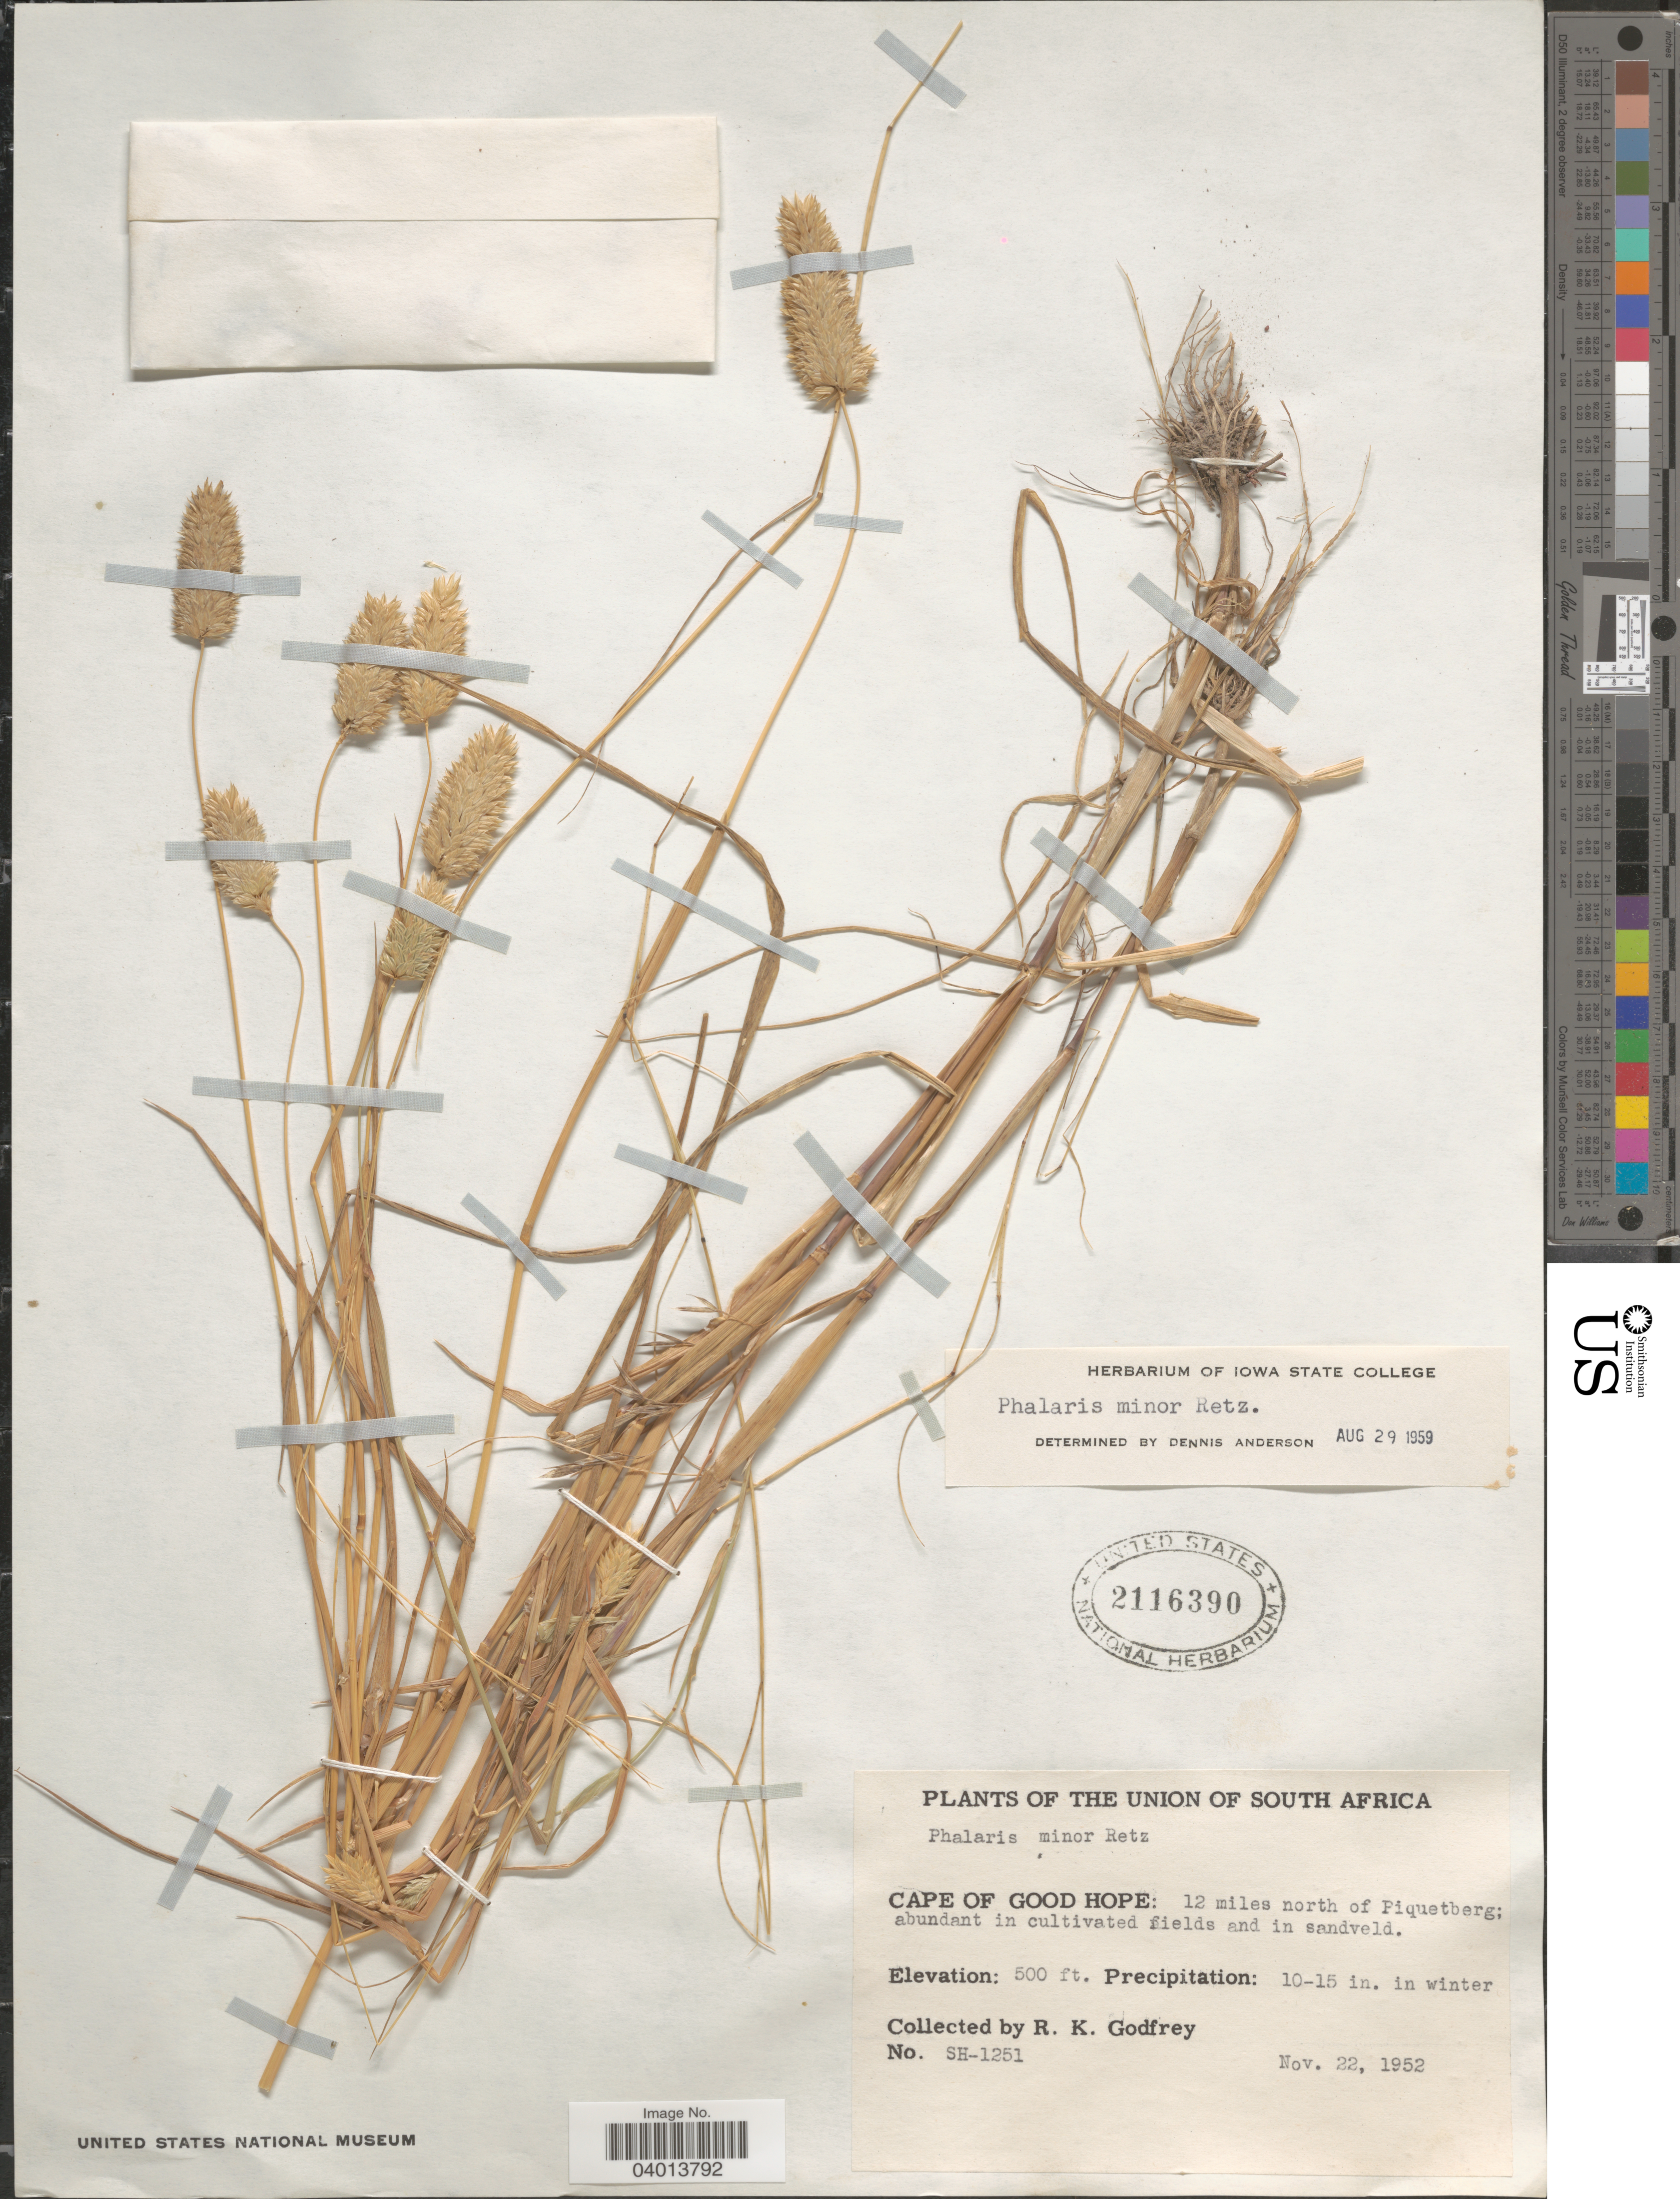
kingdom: Plantae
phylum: Tracheophyta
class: Liliopsida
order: Poales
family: Poaceae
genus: Phalaris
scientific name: Phalaris minor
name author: Retz.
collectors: R. K. Godfrey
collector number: SH-1251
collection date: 1952-11-22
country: South Africa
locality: Union of South Africa. Cape of Good Hope: 12 miles north of Piquetberg; in cultivated fields and in sandveld.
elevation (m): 152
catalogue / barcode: US 2116390